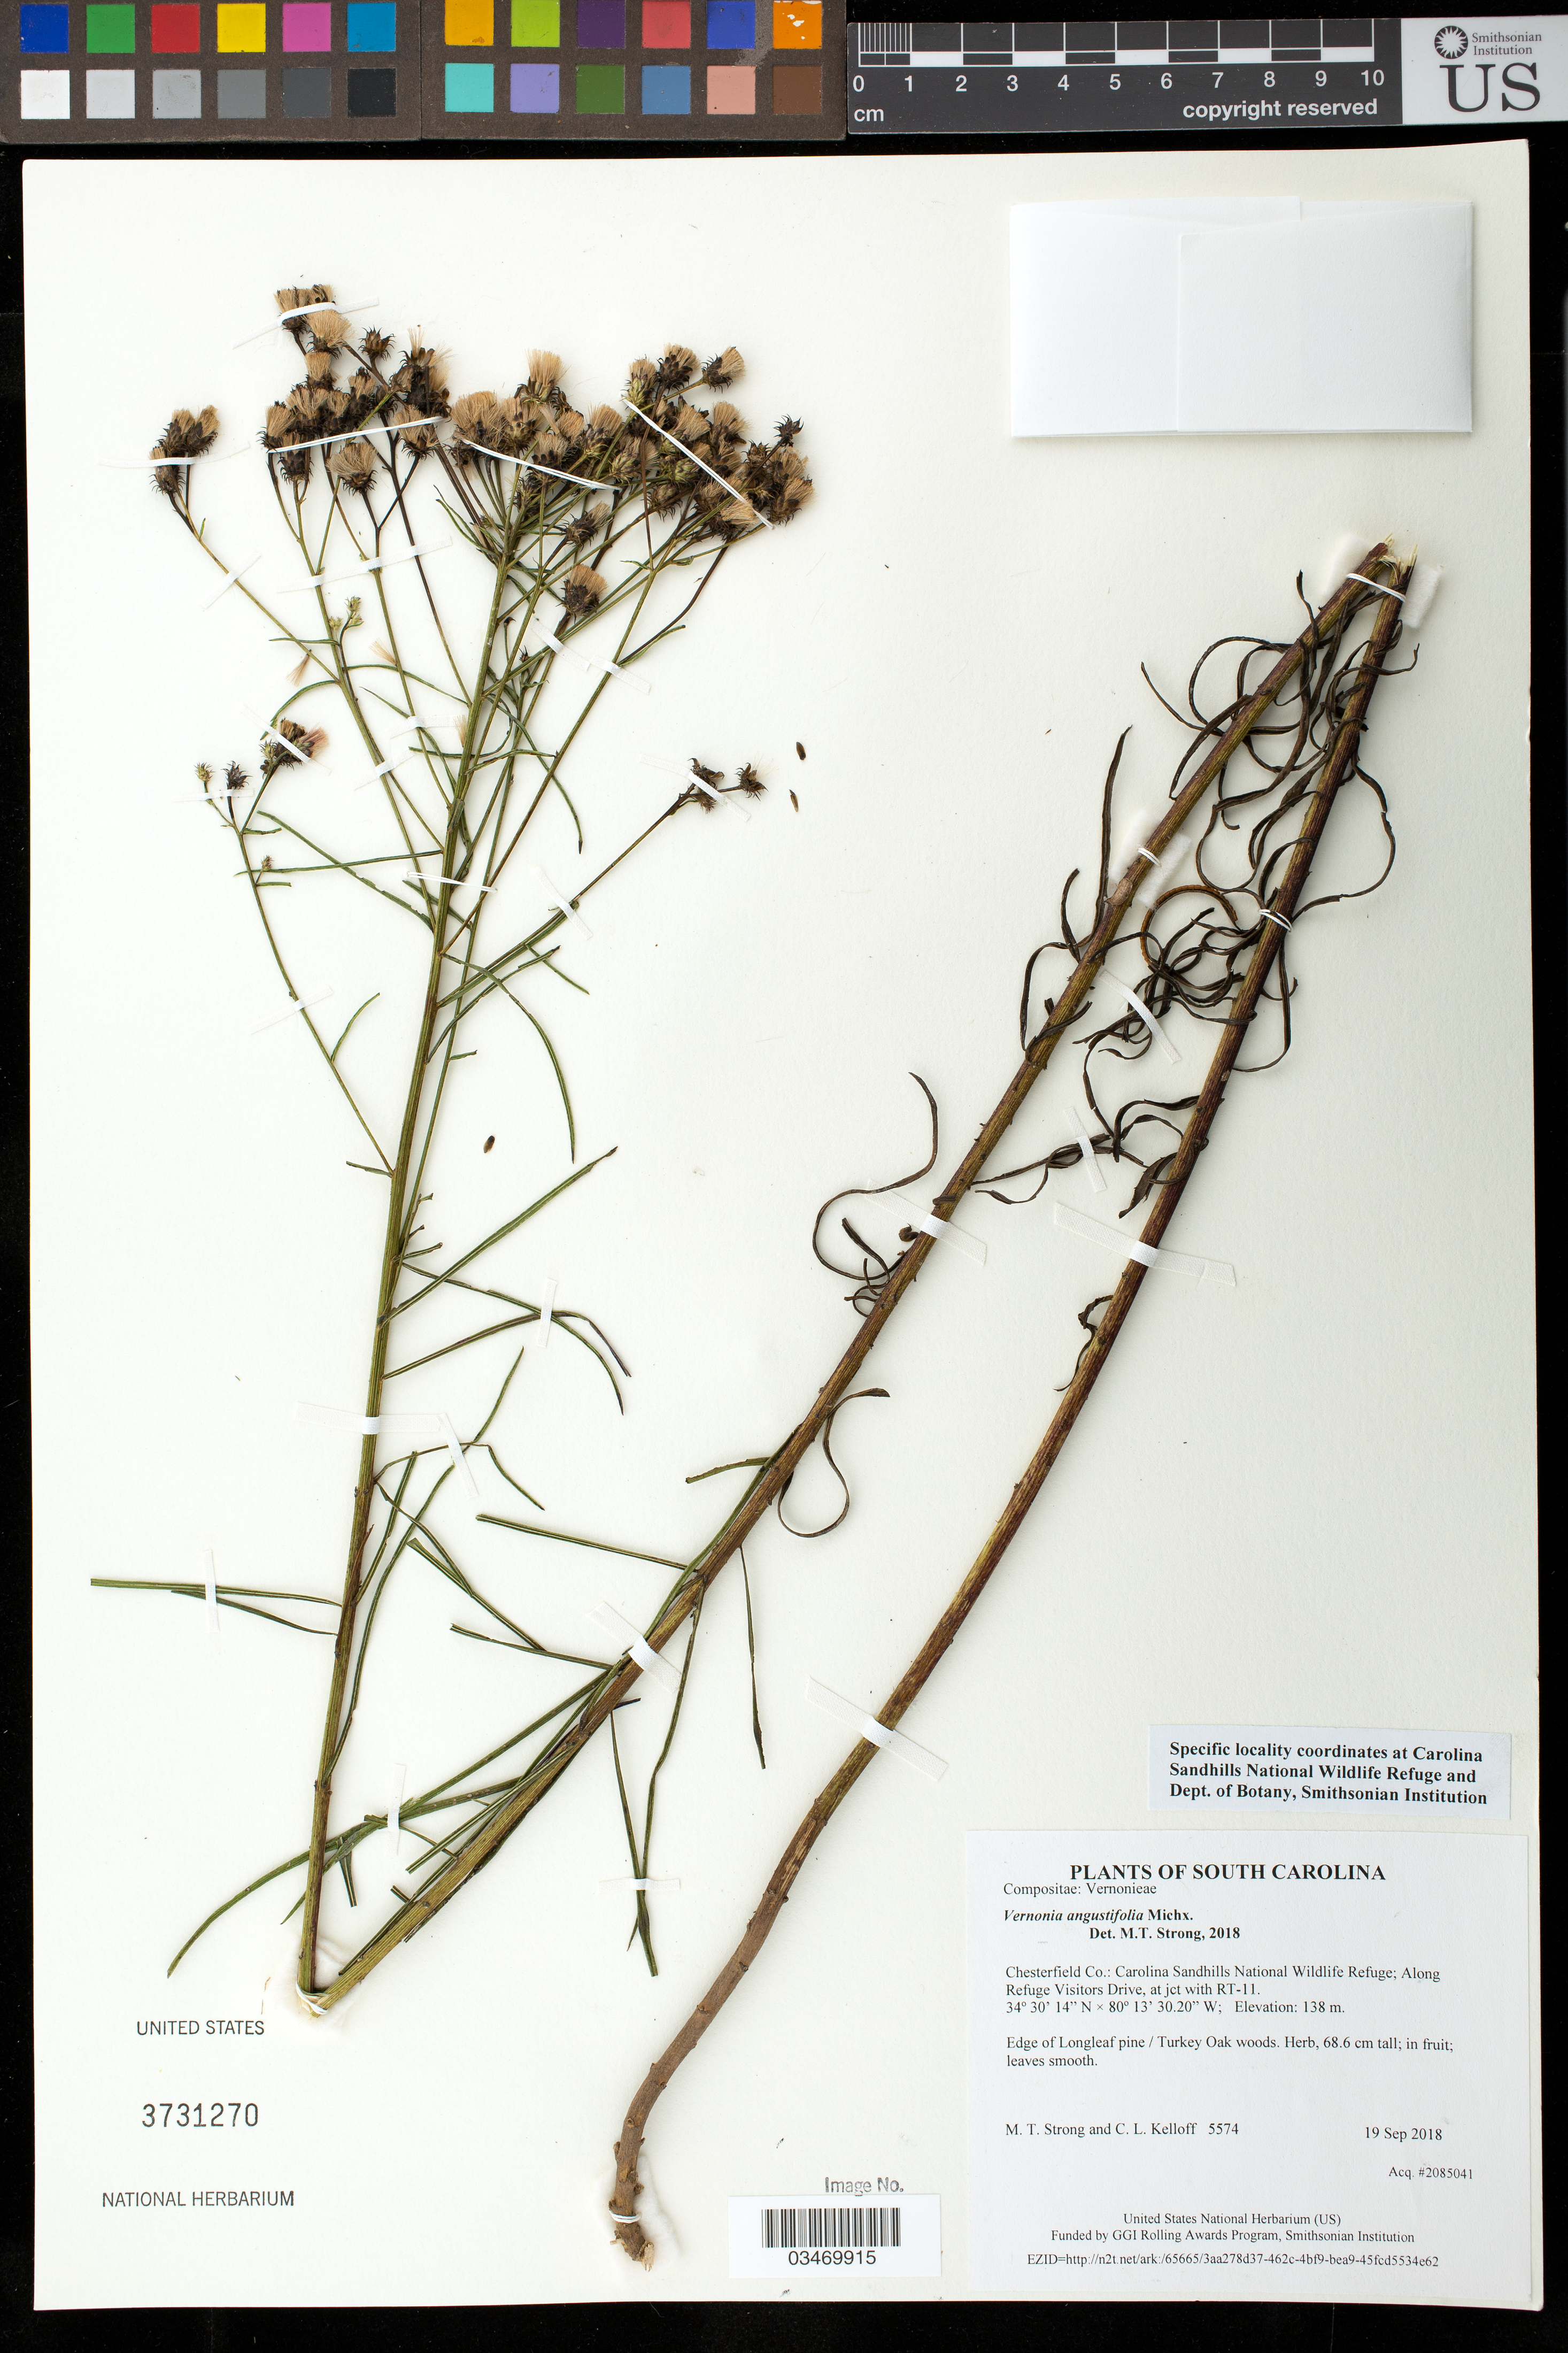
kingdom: Plantae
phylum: Tracheophyta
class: Magnoliopsida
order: Asterales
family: Asteraceae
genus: Vernonia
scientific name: Vernonia angustifolia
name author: Michx.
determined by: Strong, M. T., (US), Smithsonian Institution - National Museum of Natural History (UNITED STATES)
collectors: M. T. Strong & C. L. Kelloff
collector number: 5574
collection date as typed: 19 Sep 2018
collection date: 2018-09-19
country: United States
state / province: South Carolina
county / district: Chesterfield Co.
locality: Carolina Sandhills National Wildlife Refuge; Edge of Longleaf Pine/Turkey Oak woods along Refuge Visitors Drive, at jct with RT-11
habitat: Longleaf pine / Turkey Oak woods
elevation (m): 138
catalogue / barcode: US 3731270